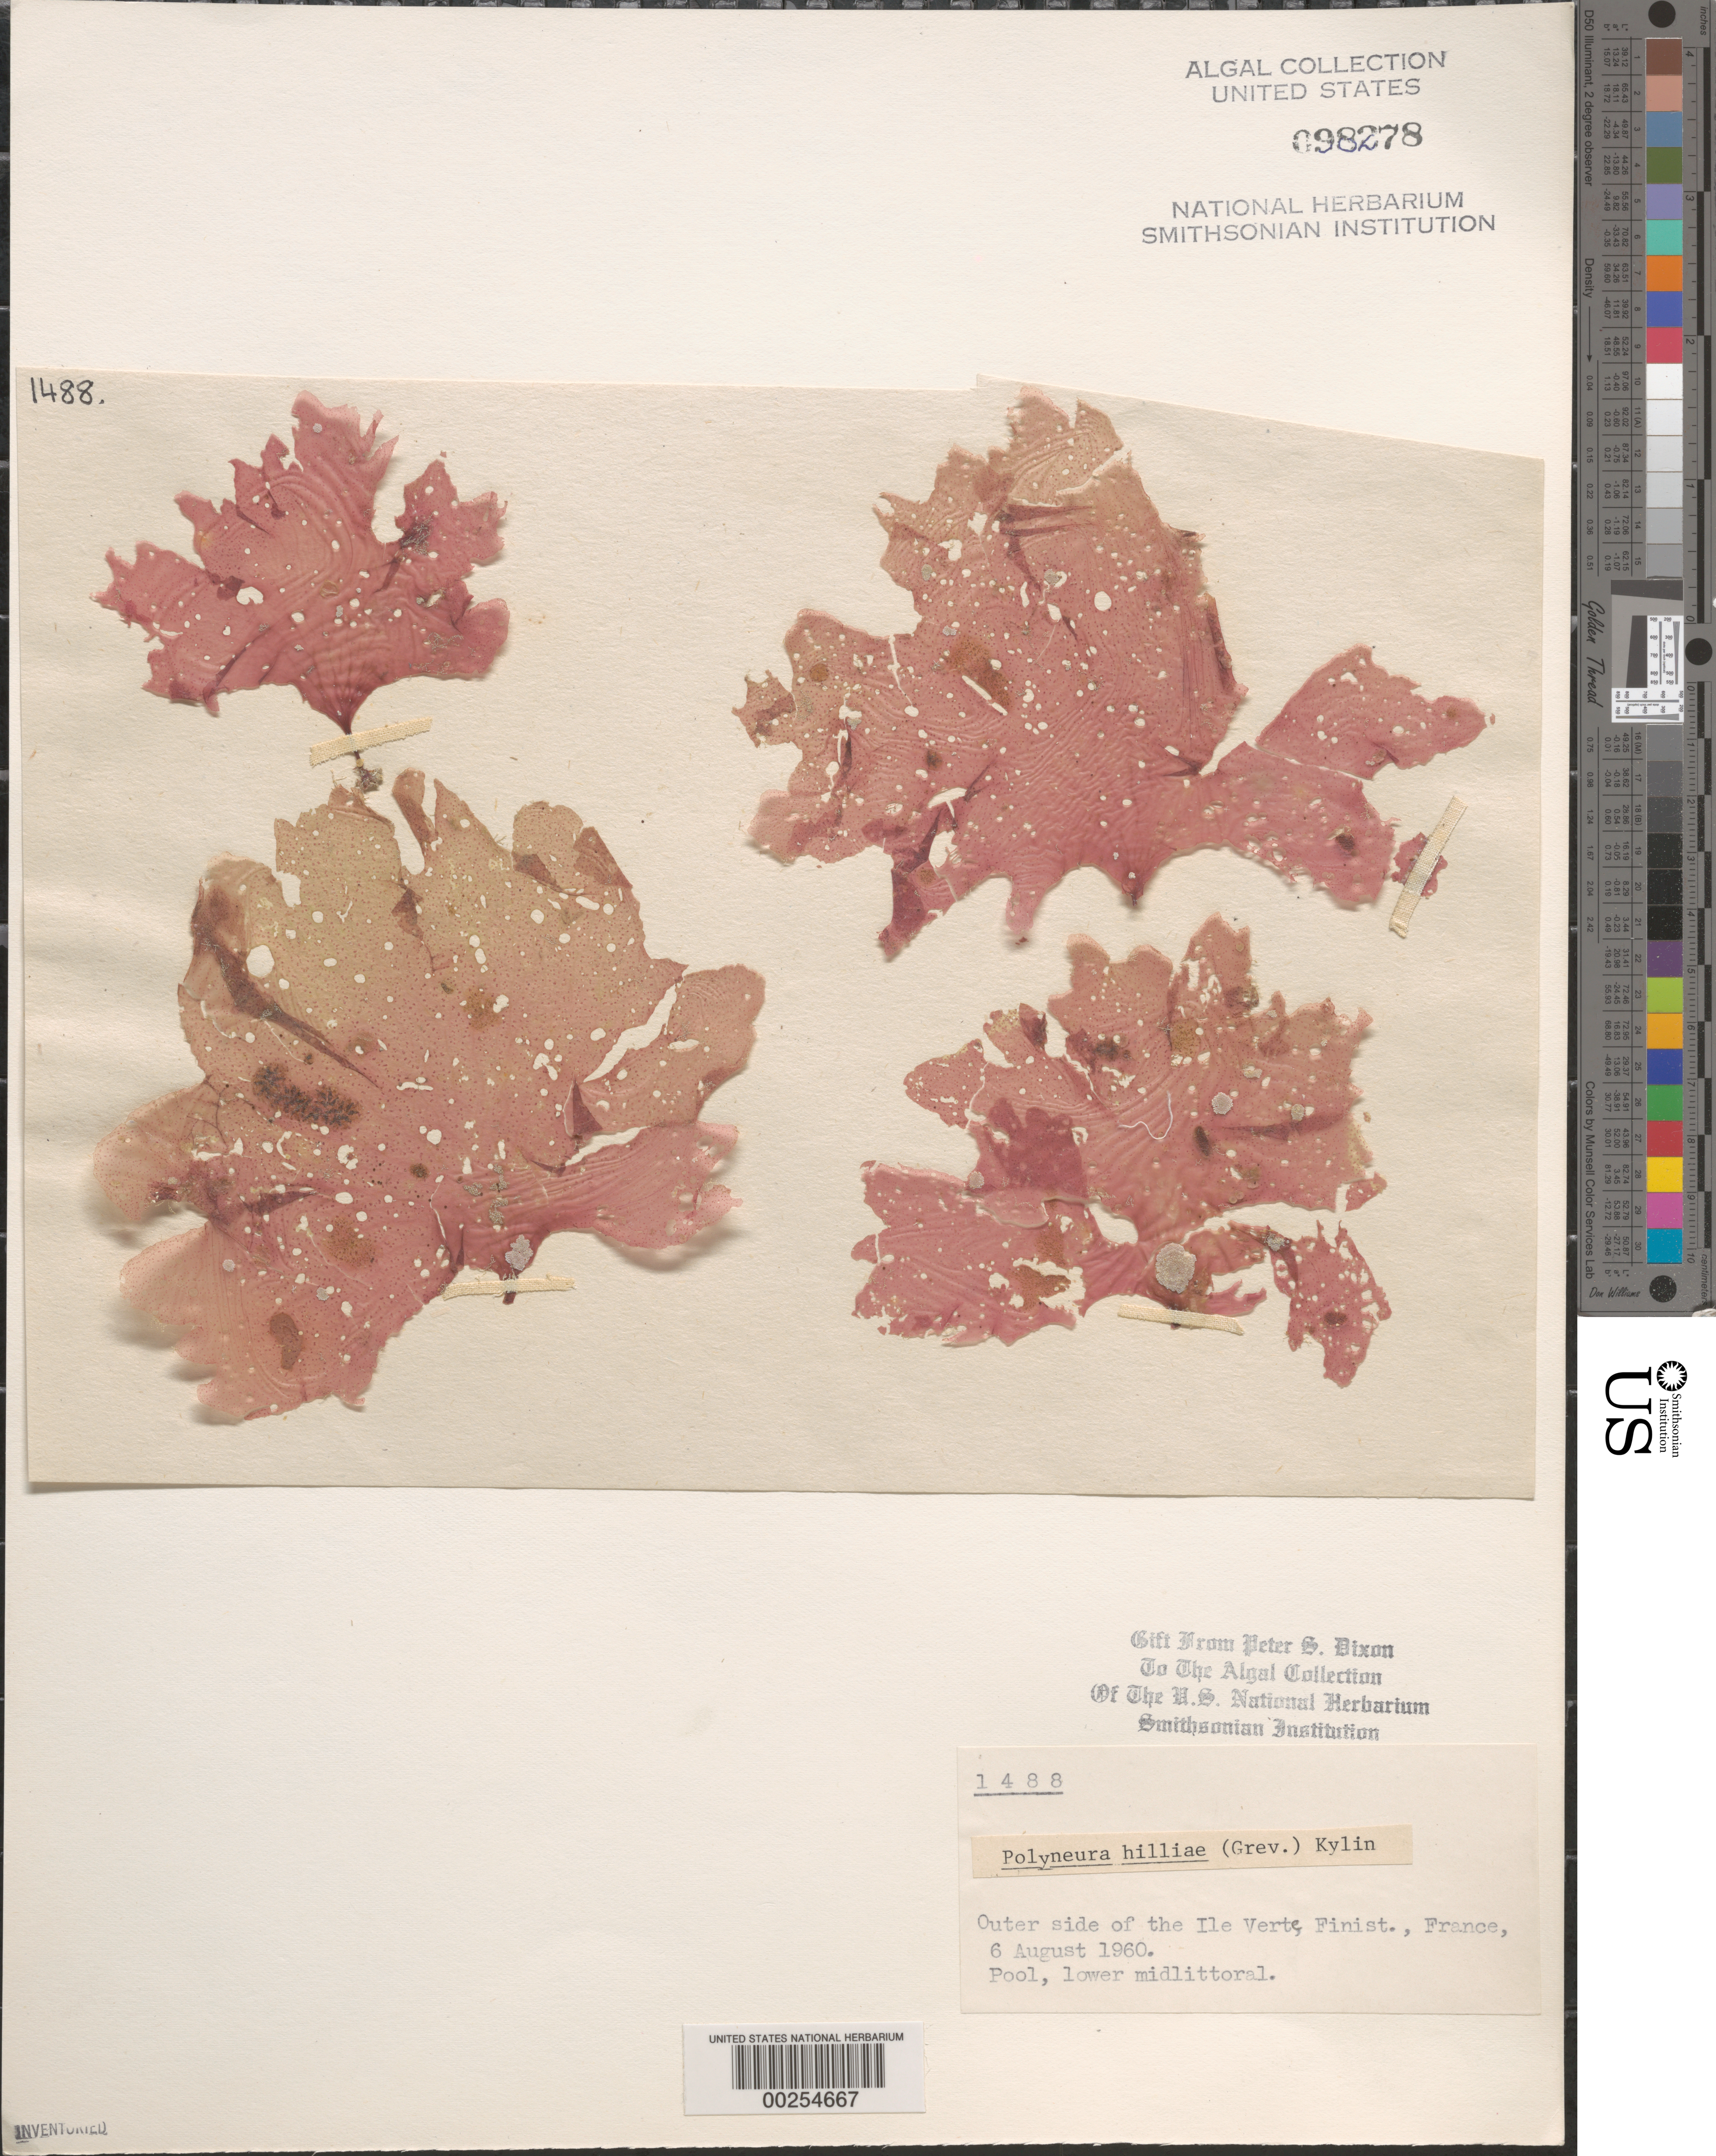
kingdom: Plantae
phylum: Rhodophyta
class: Florideophyceae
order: Ceramiales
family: Delesseriaceae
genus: Polyneura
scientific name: Polyneura bonnemaisonii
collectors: P. S. Dixon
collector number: PSD 1488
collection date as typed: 06 Aug 1960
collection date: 1960-08-06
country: France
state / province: Bretagne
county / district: Finistère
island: Ile Verte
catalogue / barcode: US 98278